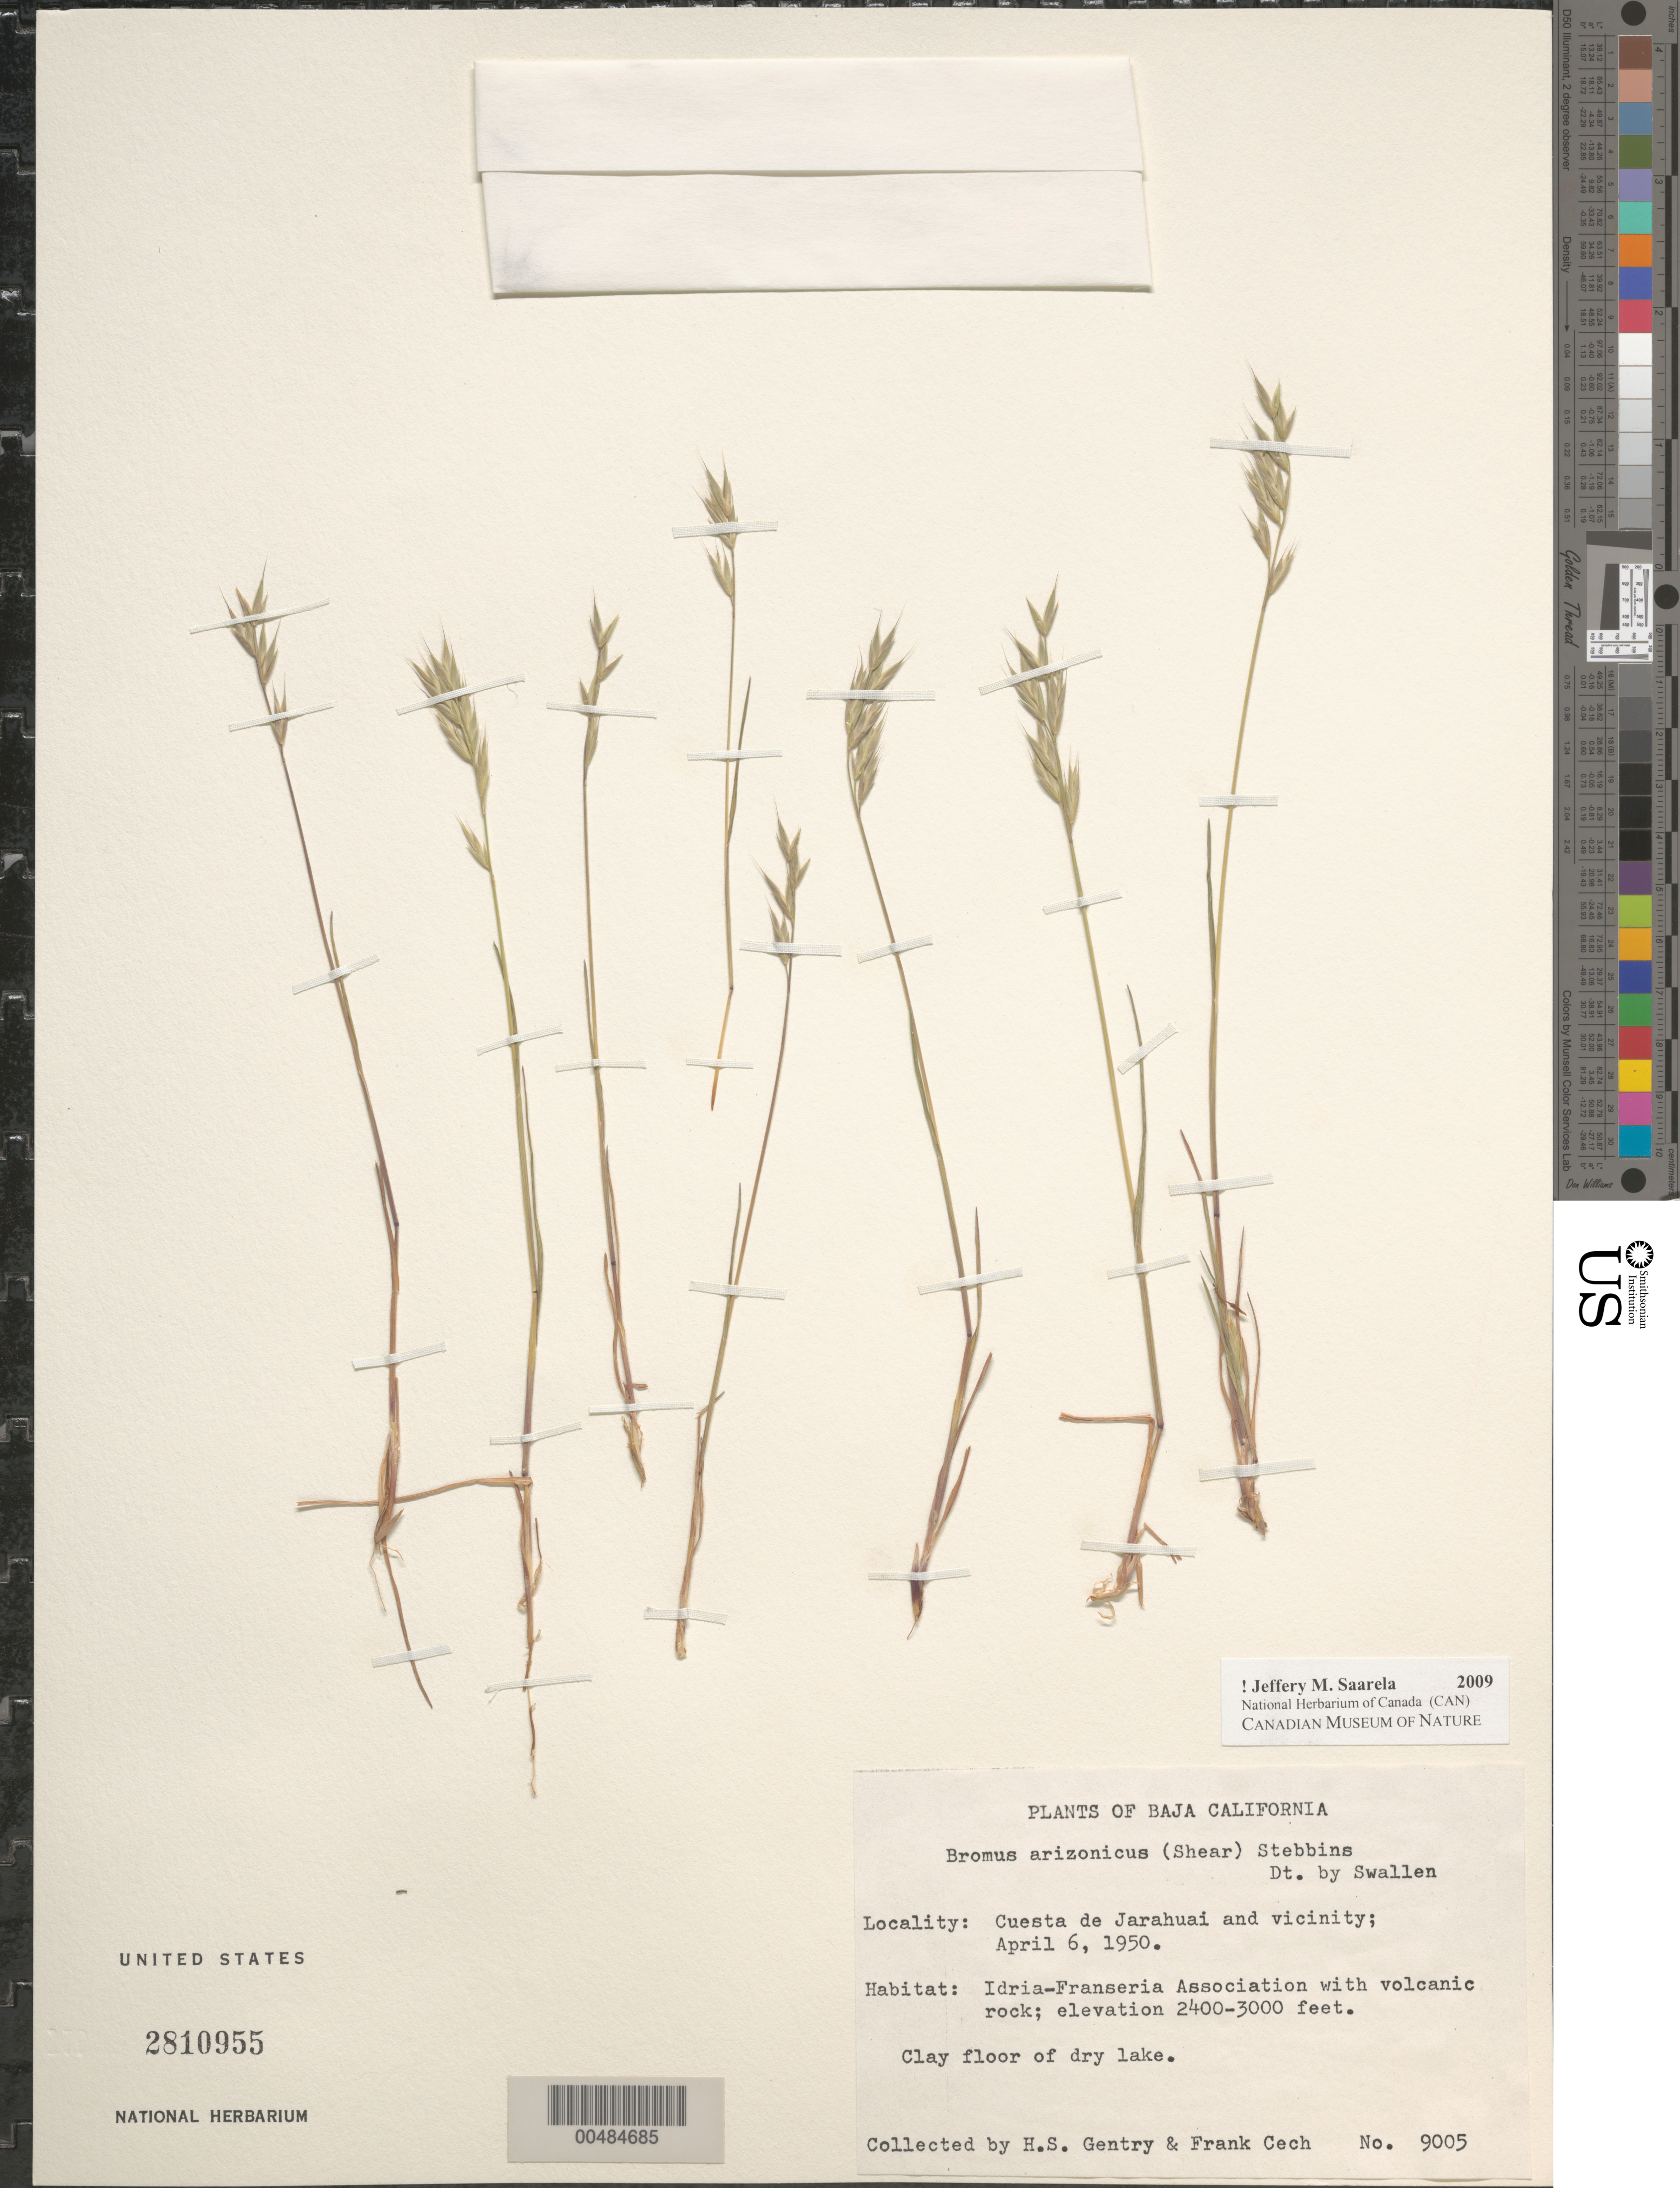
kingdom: Plantae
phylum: Tracheophyta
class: Liliopsida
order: Poales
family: Poaceae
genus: Bromus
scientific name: Bromus arizonicus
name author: (Shear) Stebbins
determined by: Swallen, Jason R.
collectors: H. S. Gentry & F. Cech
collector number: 9005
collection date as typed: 6 Apr 1950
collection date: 1950-04-06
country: Mexico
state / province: Baja California Norte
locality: Cuesta de Jarahuai and vicinity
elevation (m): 732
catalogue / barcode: US 2810955